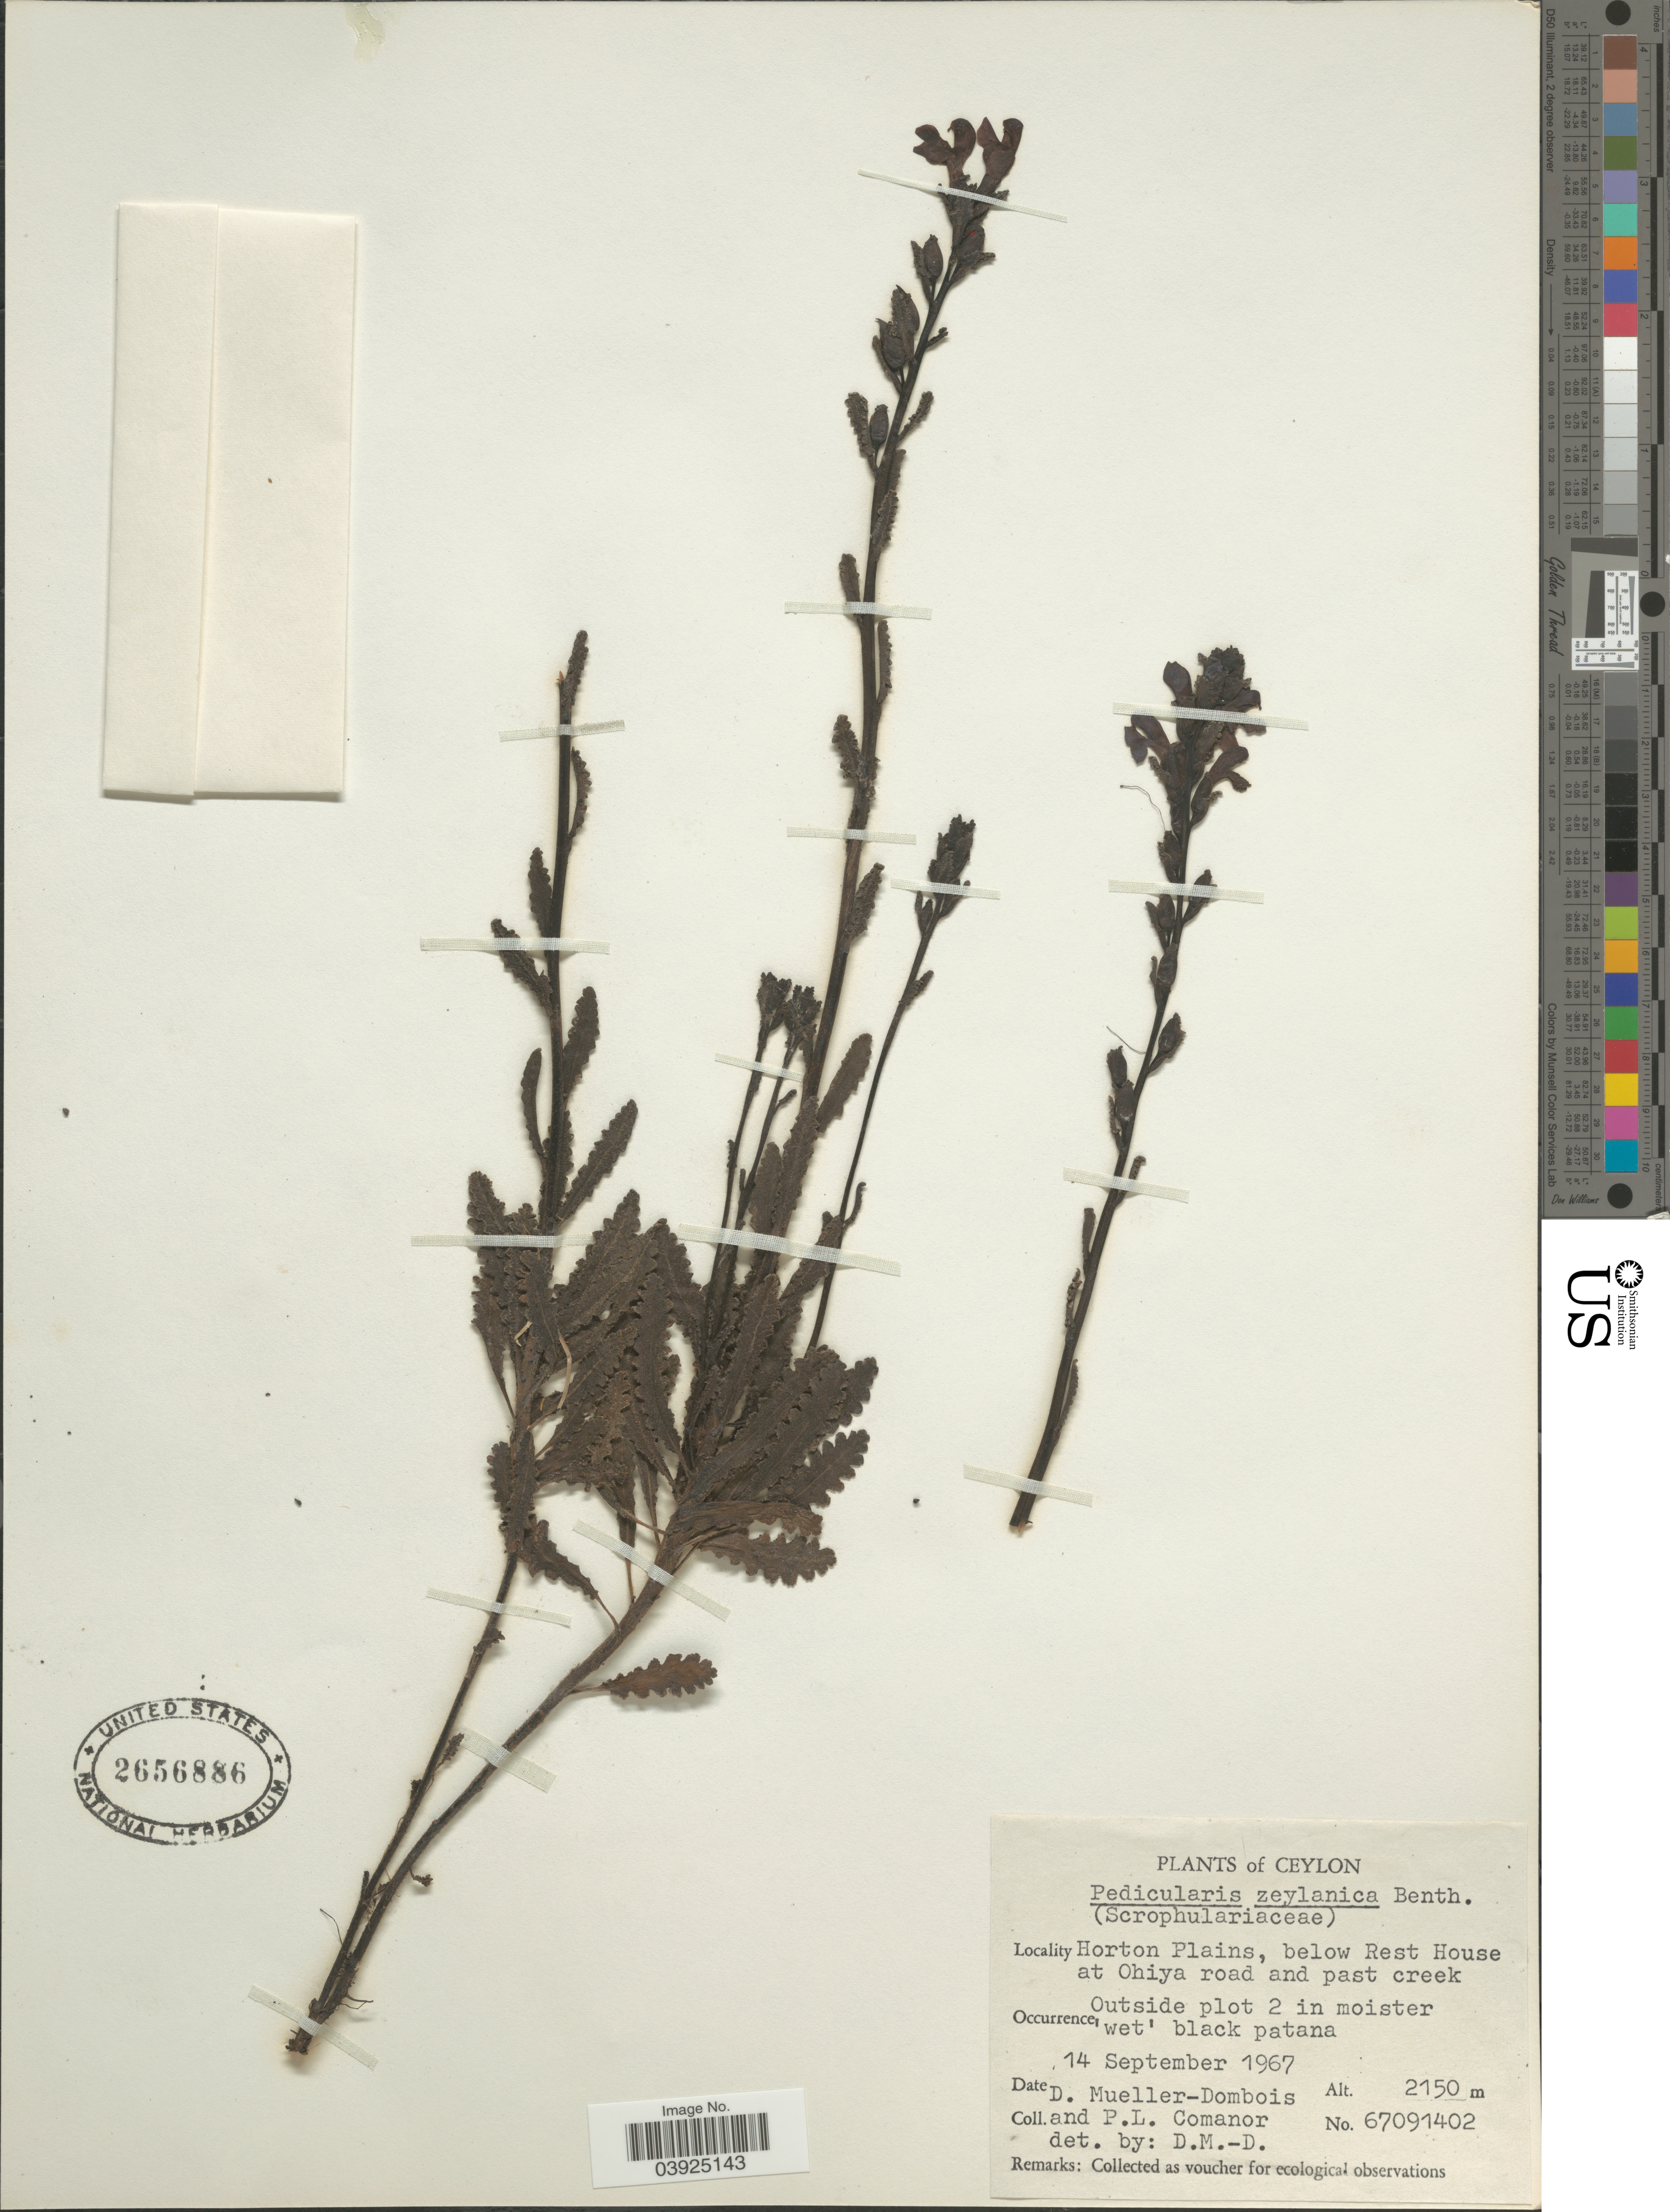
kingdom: Plantae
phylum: Tracheophyta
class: Magnoliopsida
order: Lamiales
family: Orobanchaceae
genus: Pedicularis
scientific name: Pedicularis zeylanica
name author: Benth.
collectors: D. Mueller-Dombois & P. Comanor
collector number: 67091402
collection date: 1967-09-14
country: Sri Lanka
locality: Ceylon. Horton Plains, below Rest House at Ohiya road and past creek.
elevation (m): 2150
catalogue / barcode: US 2656886